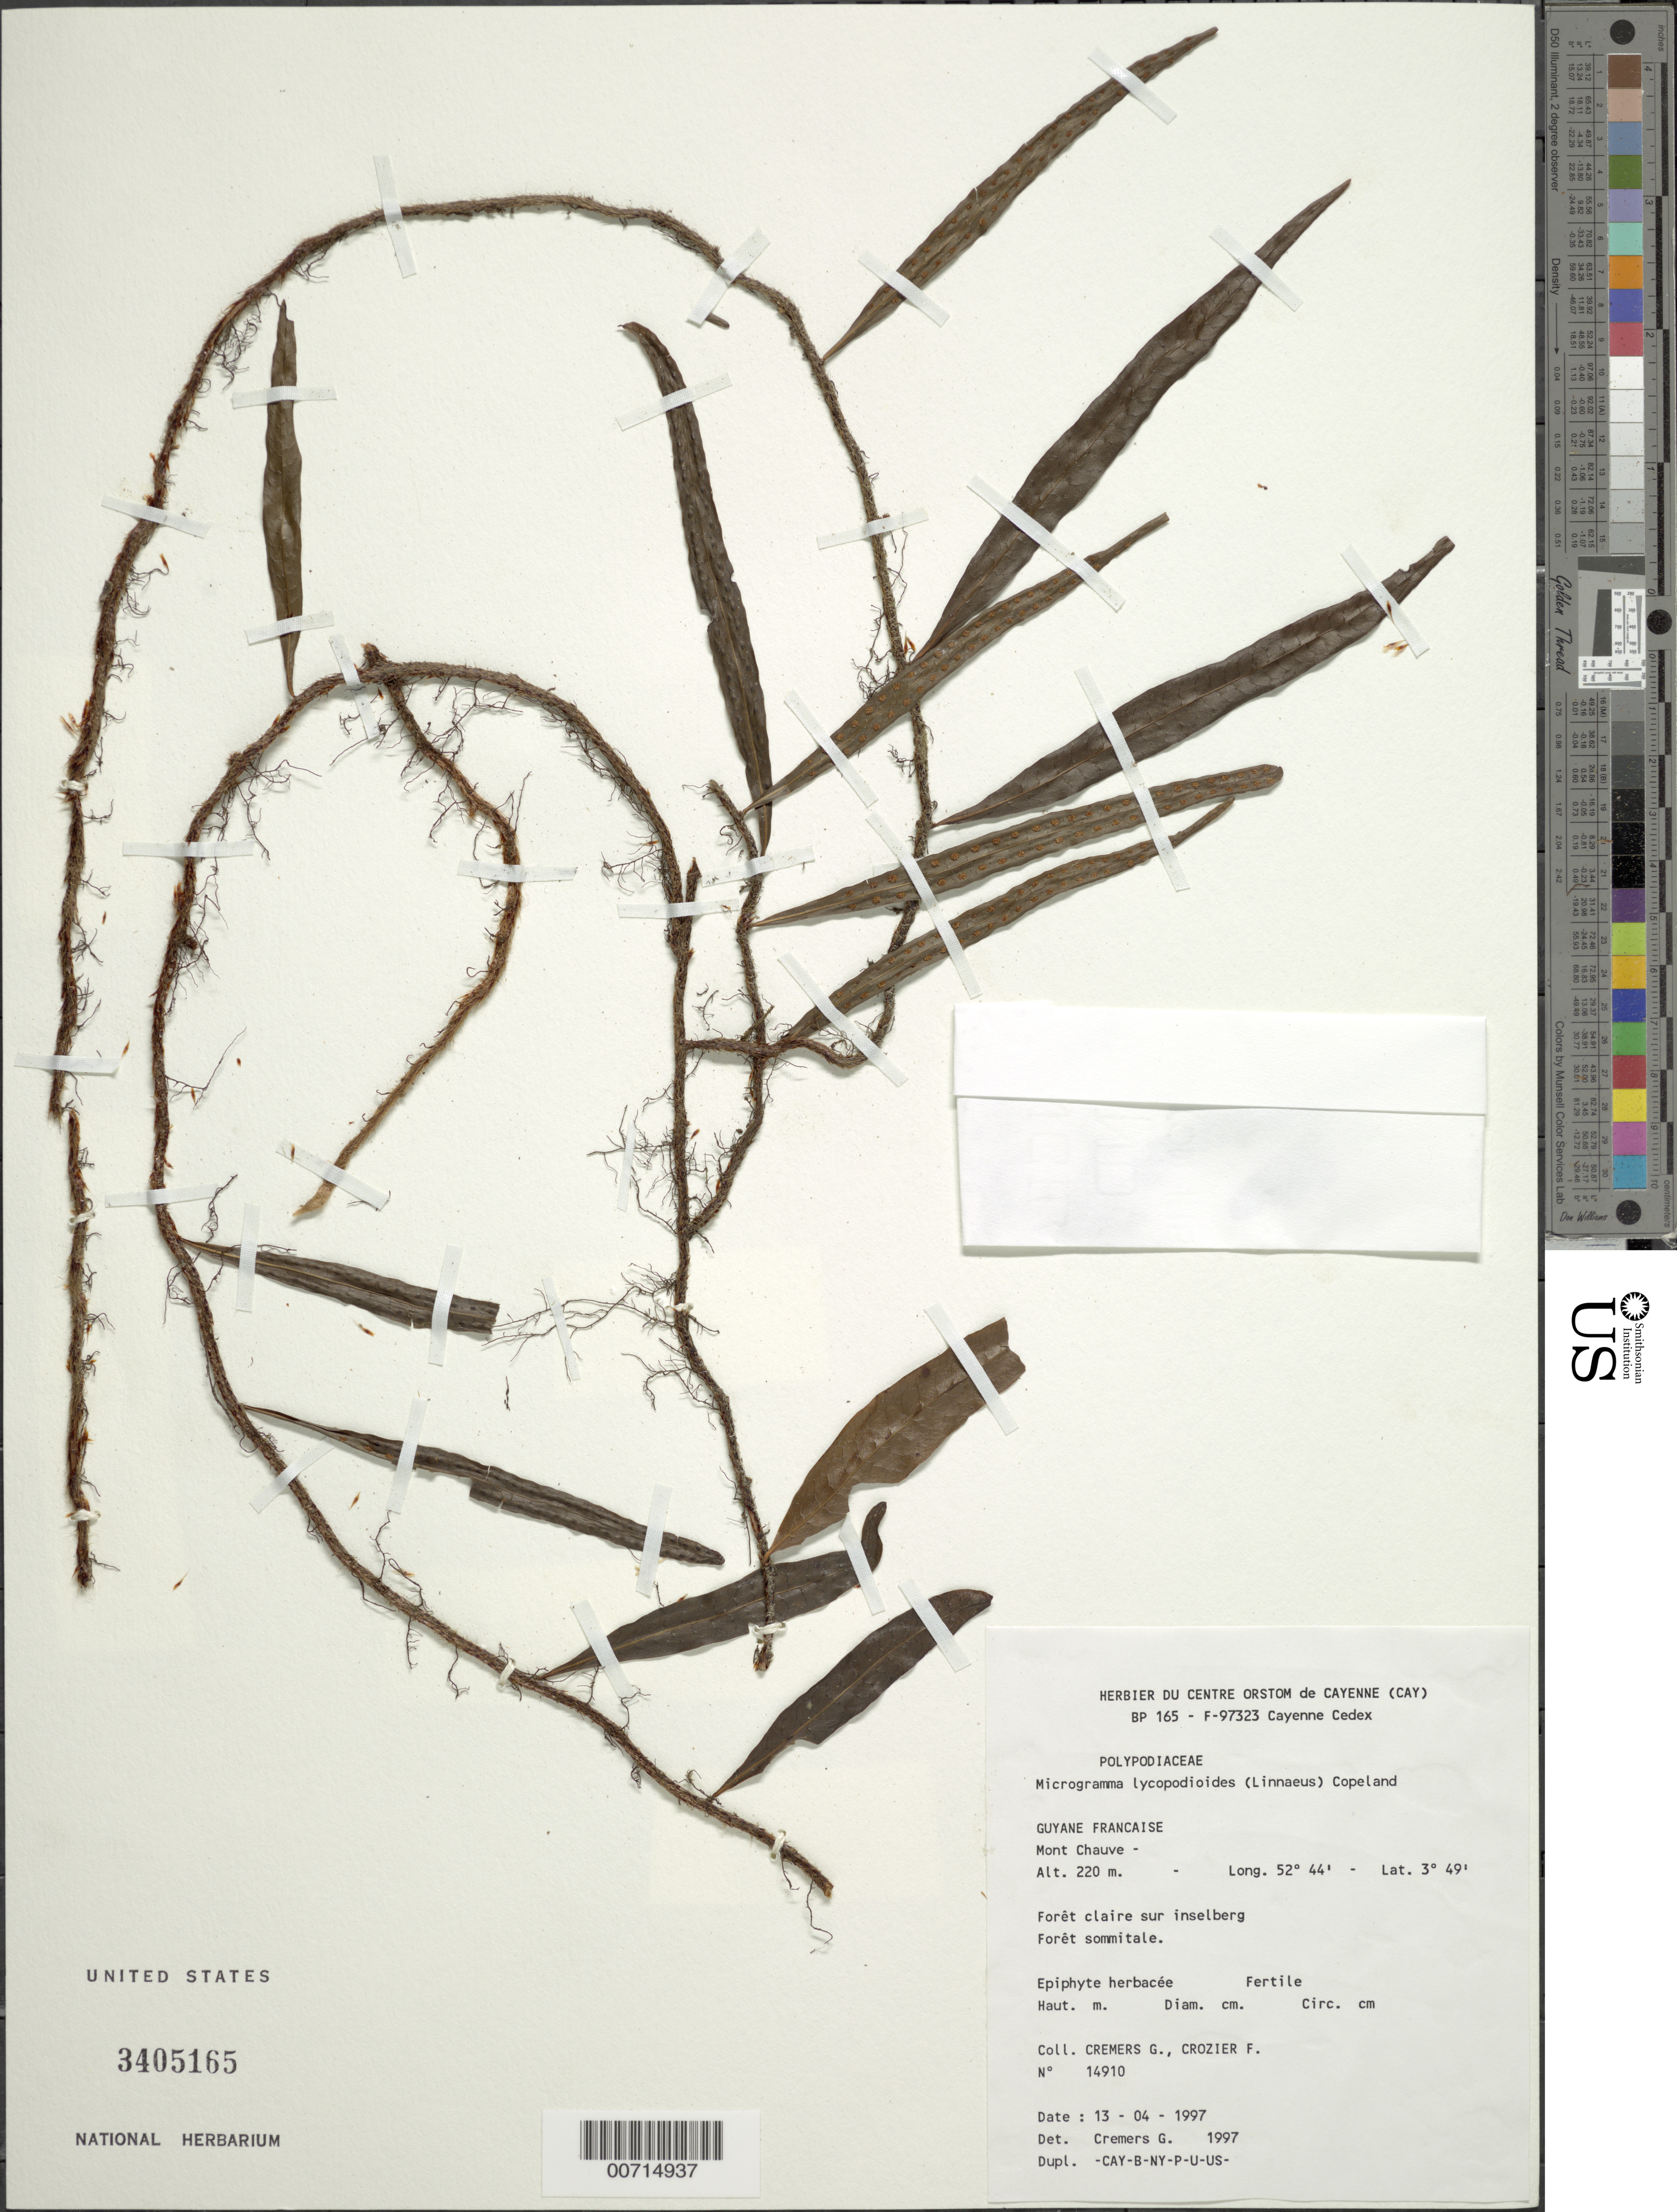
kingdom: Plantae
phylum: Tracheophyta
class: Polypodiopsida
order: Polypodiales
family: Polypodiaceae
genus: Microgramma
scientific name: Microgramma lycopodioides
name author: (L.) Copel.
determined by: Cremers, Georges A.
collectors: G. Cremers & F. Crozier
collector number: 14910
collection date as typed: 13-Apr-97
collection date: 1997-04-13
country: French Guiana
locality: Mont Chauve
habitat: Forêt claire sur inselberg; forêt sommitale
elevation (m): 220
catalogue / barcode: US 3405165